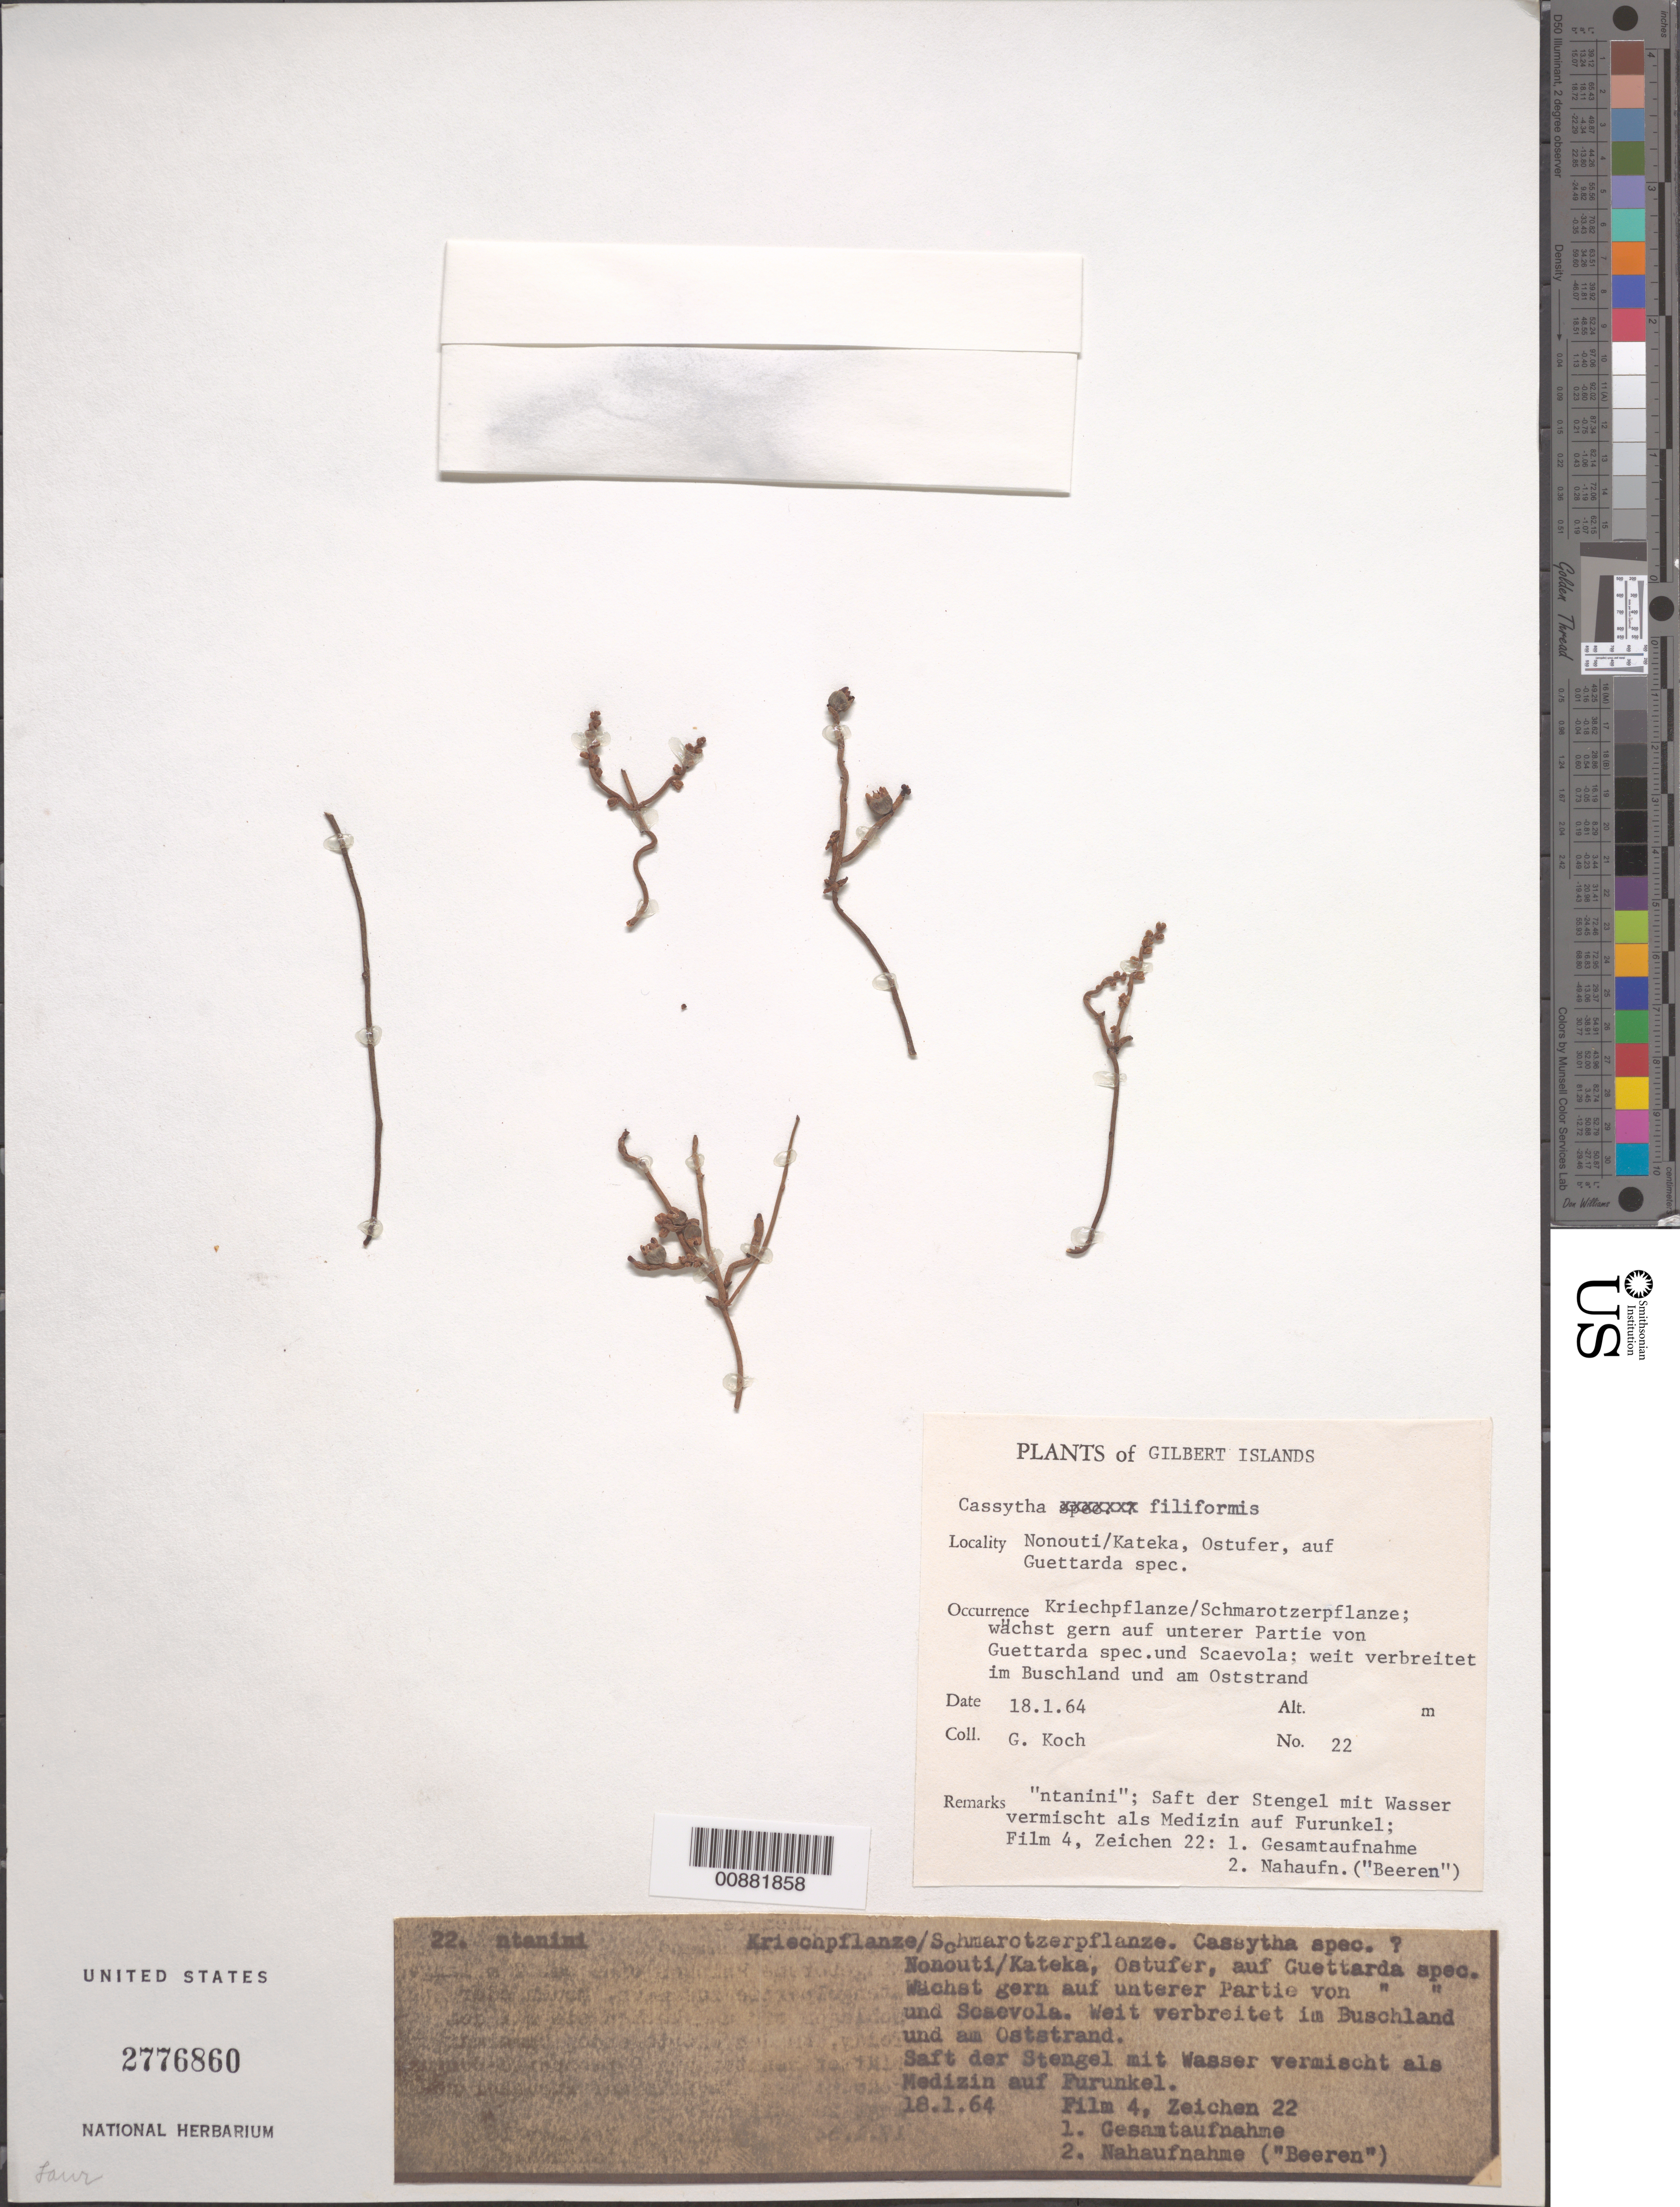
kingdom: Plantae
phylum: Tracheophyta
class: Magnoliopsida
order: Laurales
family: Lauraceae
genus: Cassytha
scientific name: Cassytha filiformis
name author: L.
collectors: G. Koch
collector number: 22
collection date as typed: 18 Jan 1964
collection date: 1964-01-18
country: Kiribati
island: Nonouti Atoll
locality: Nonouti/Kateka, Ostufer, auf Guettarda spec.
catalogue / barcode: US 2776860